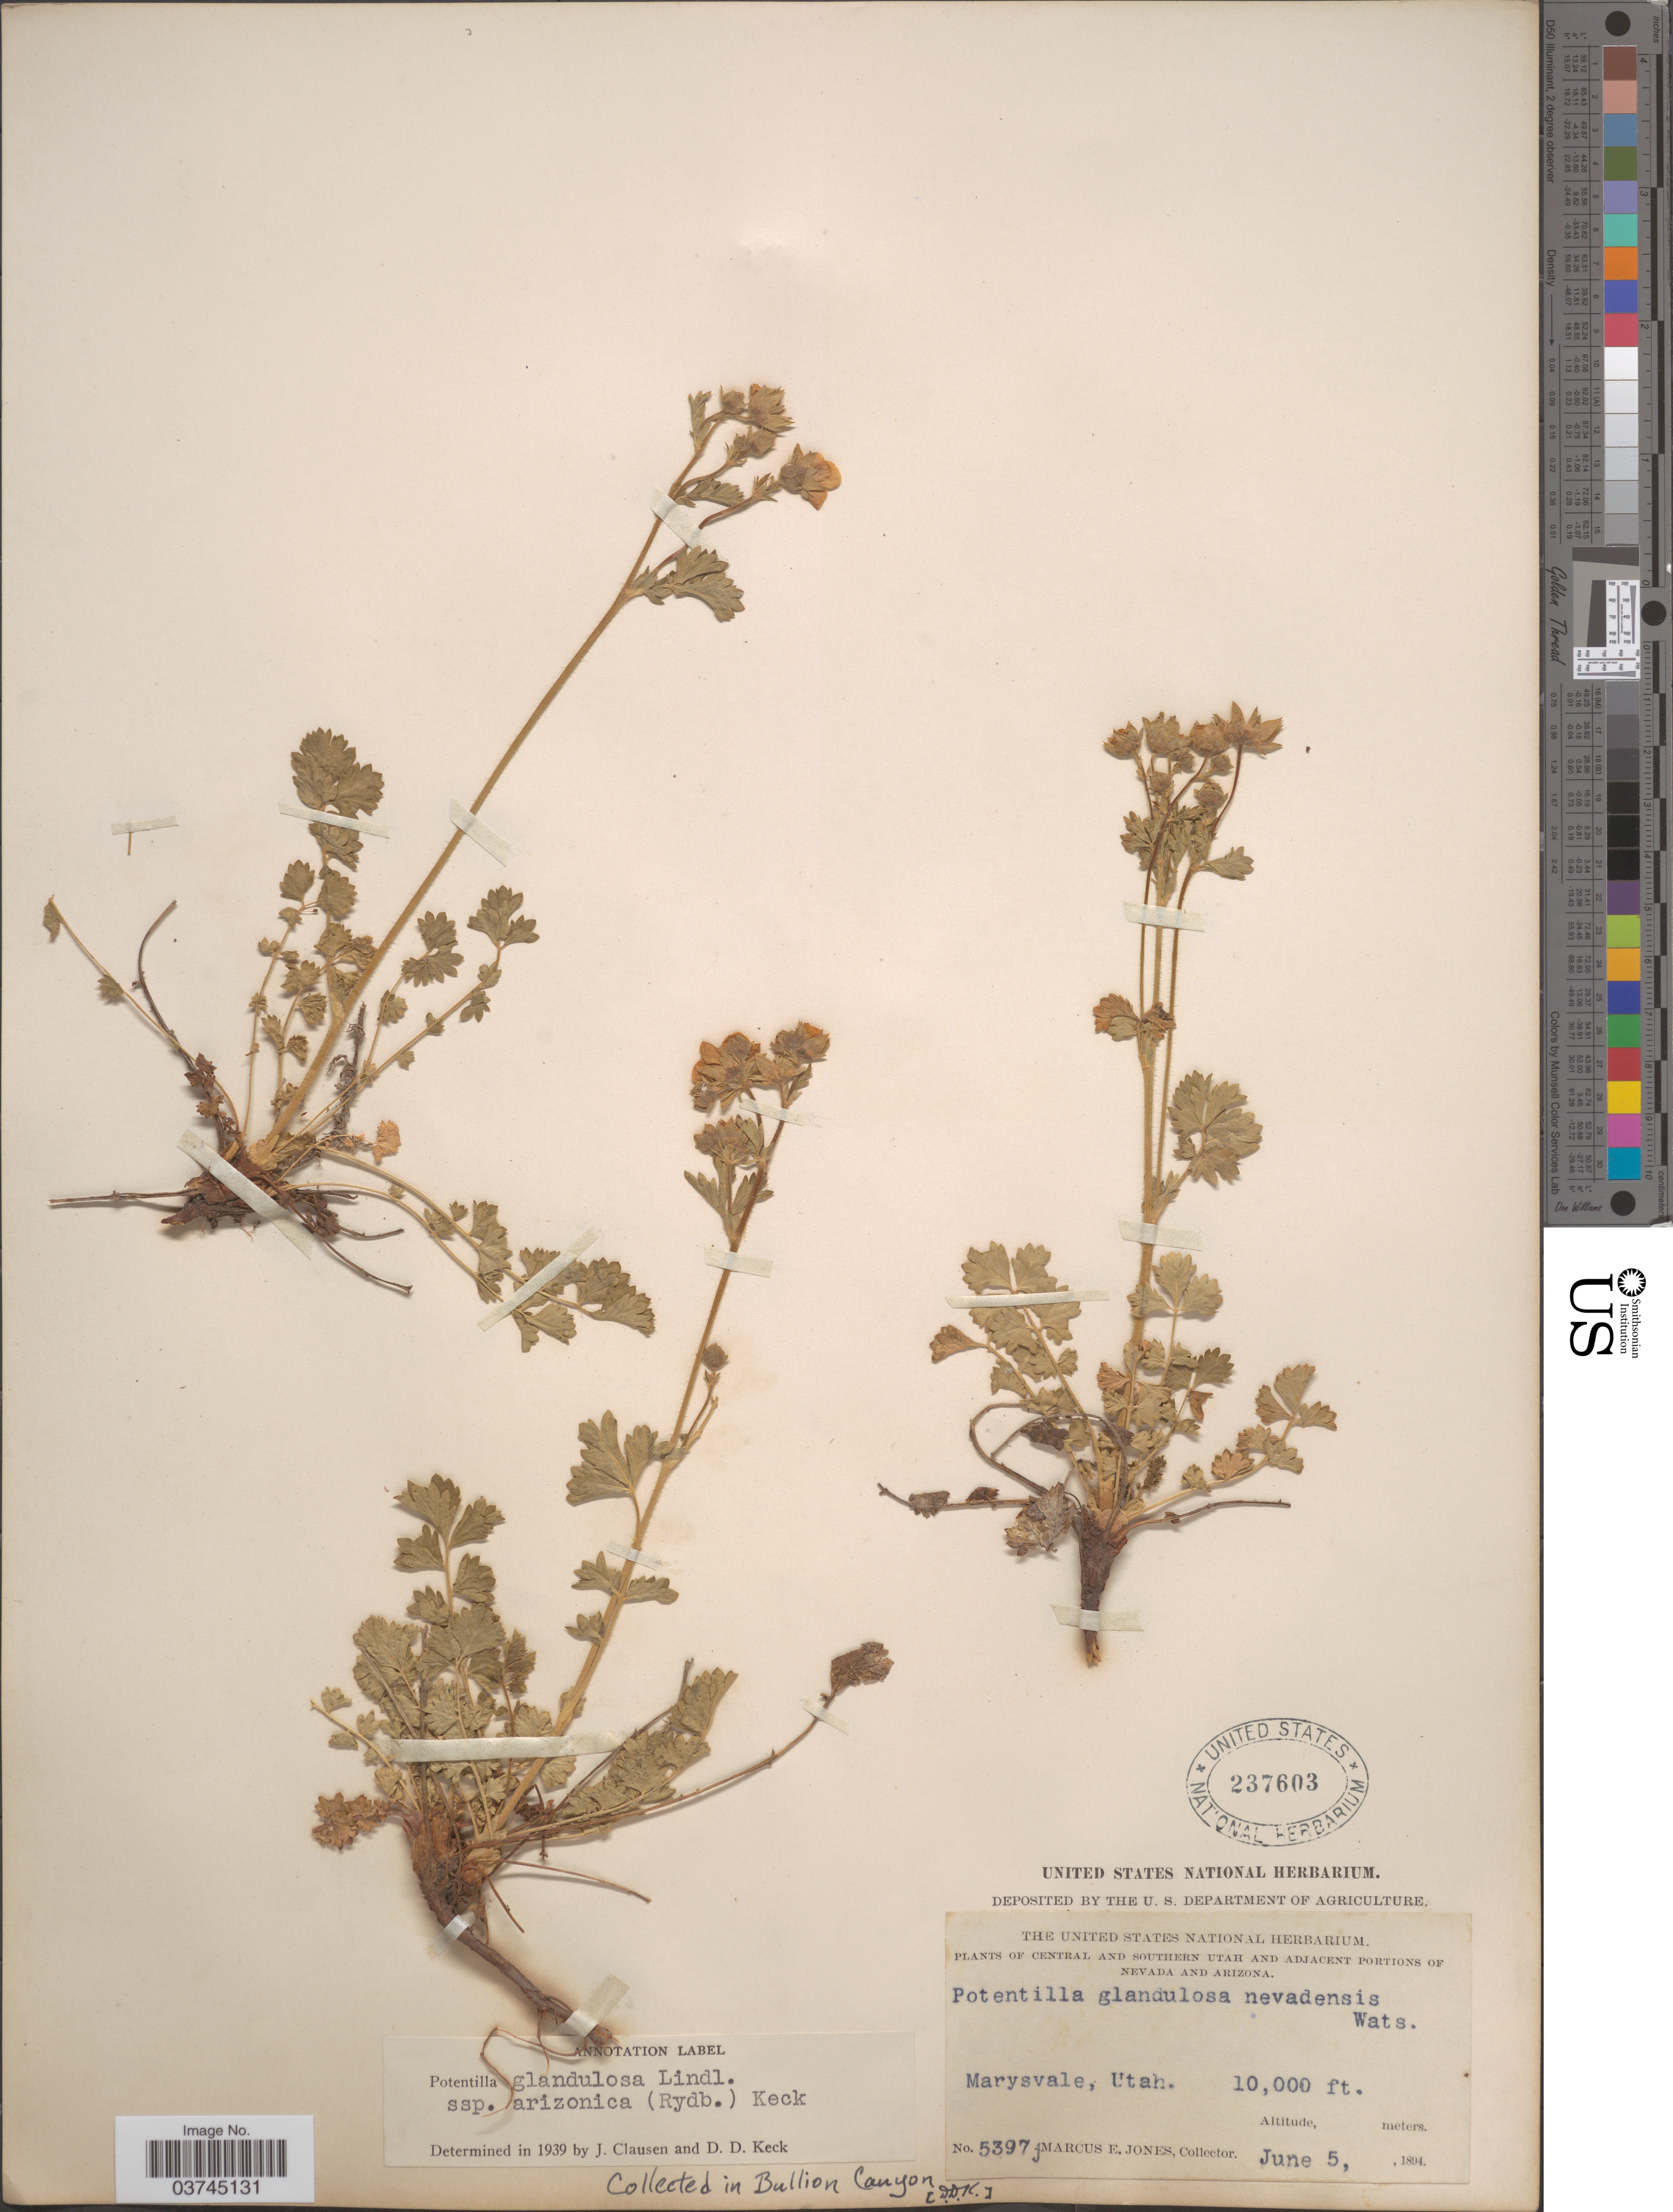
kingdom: Plantae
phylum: Tracheophyta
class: Magnoliopsida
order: Rosales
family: Rosaceae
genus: Drymocallis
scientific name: Drymocallis arizonica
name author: Rydb.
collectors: M. E. Jones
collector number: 5397j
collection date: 1894-06-05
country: United States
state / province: Utah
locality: Central and Southern Utah. Marysvale.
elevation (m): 3048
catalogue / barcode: US 237603